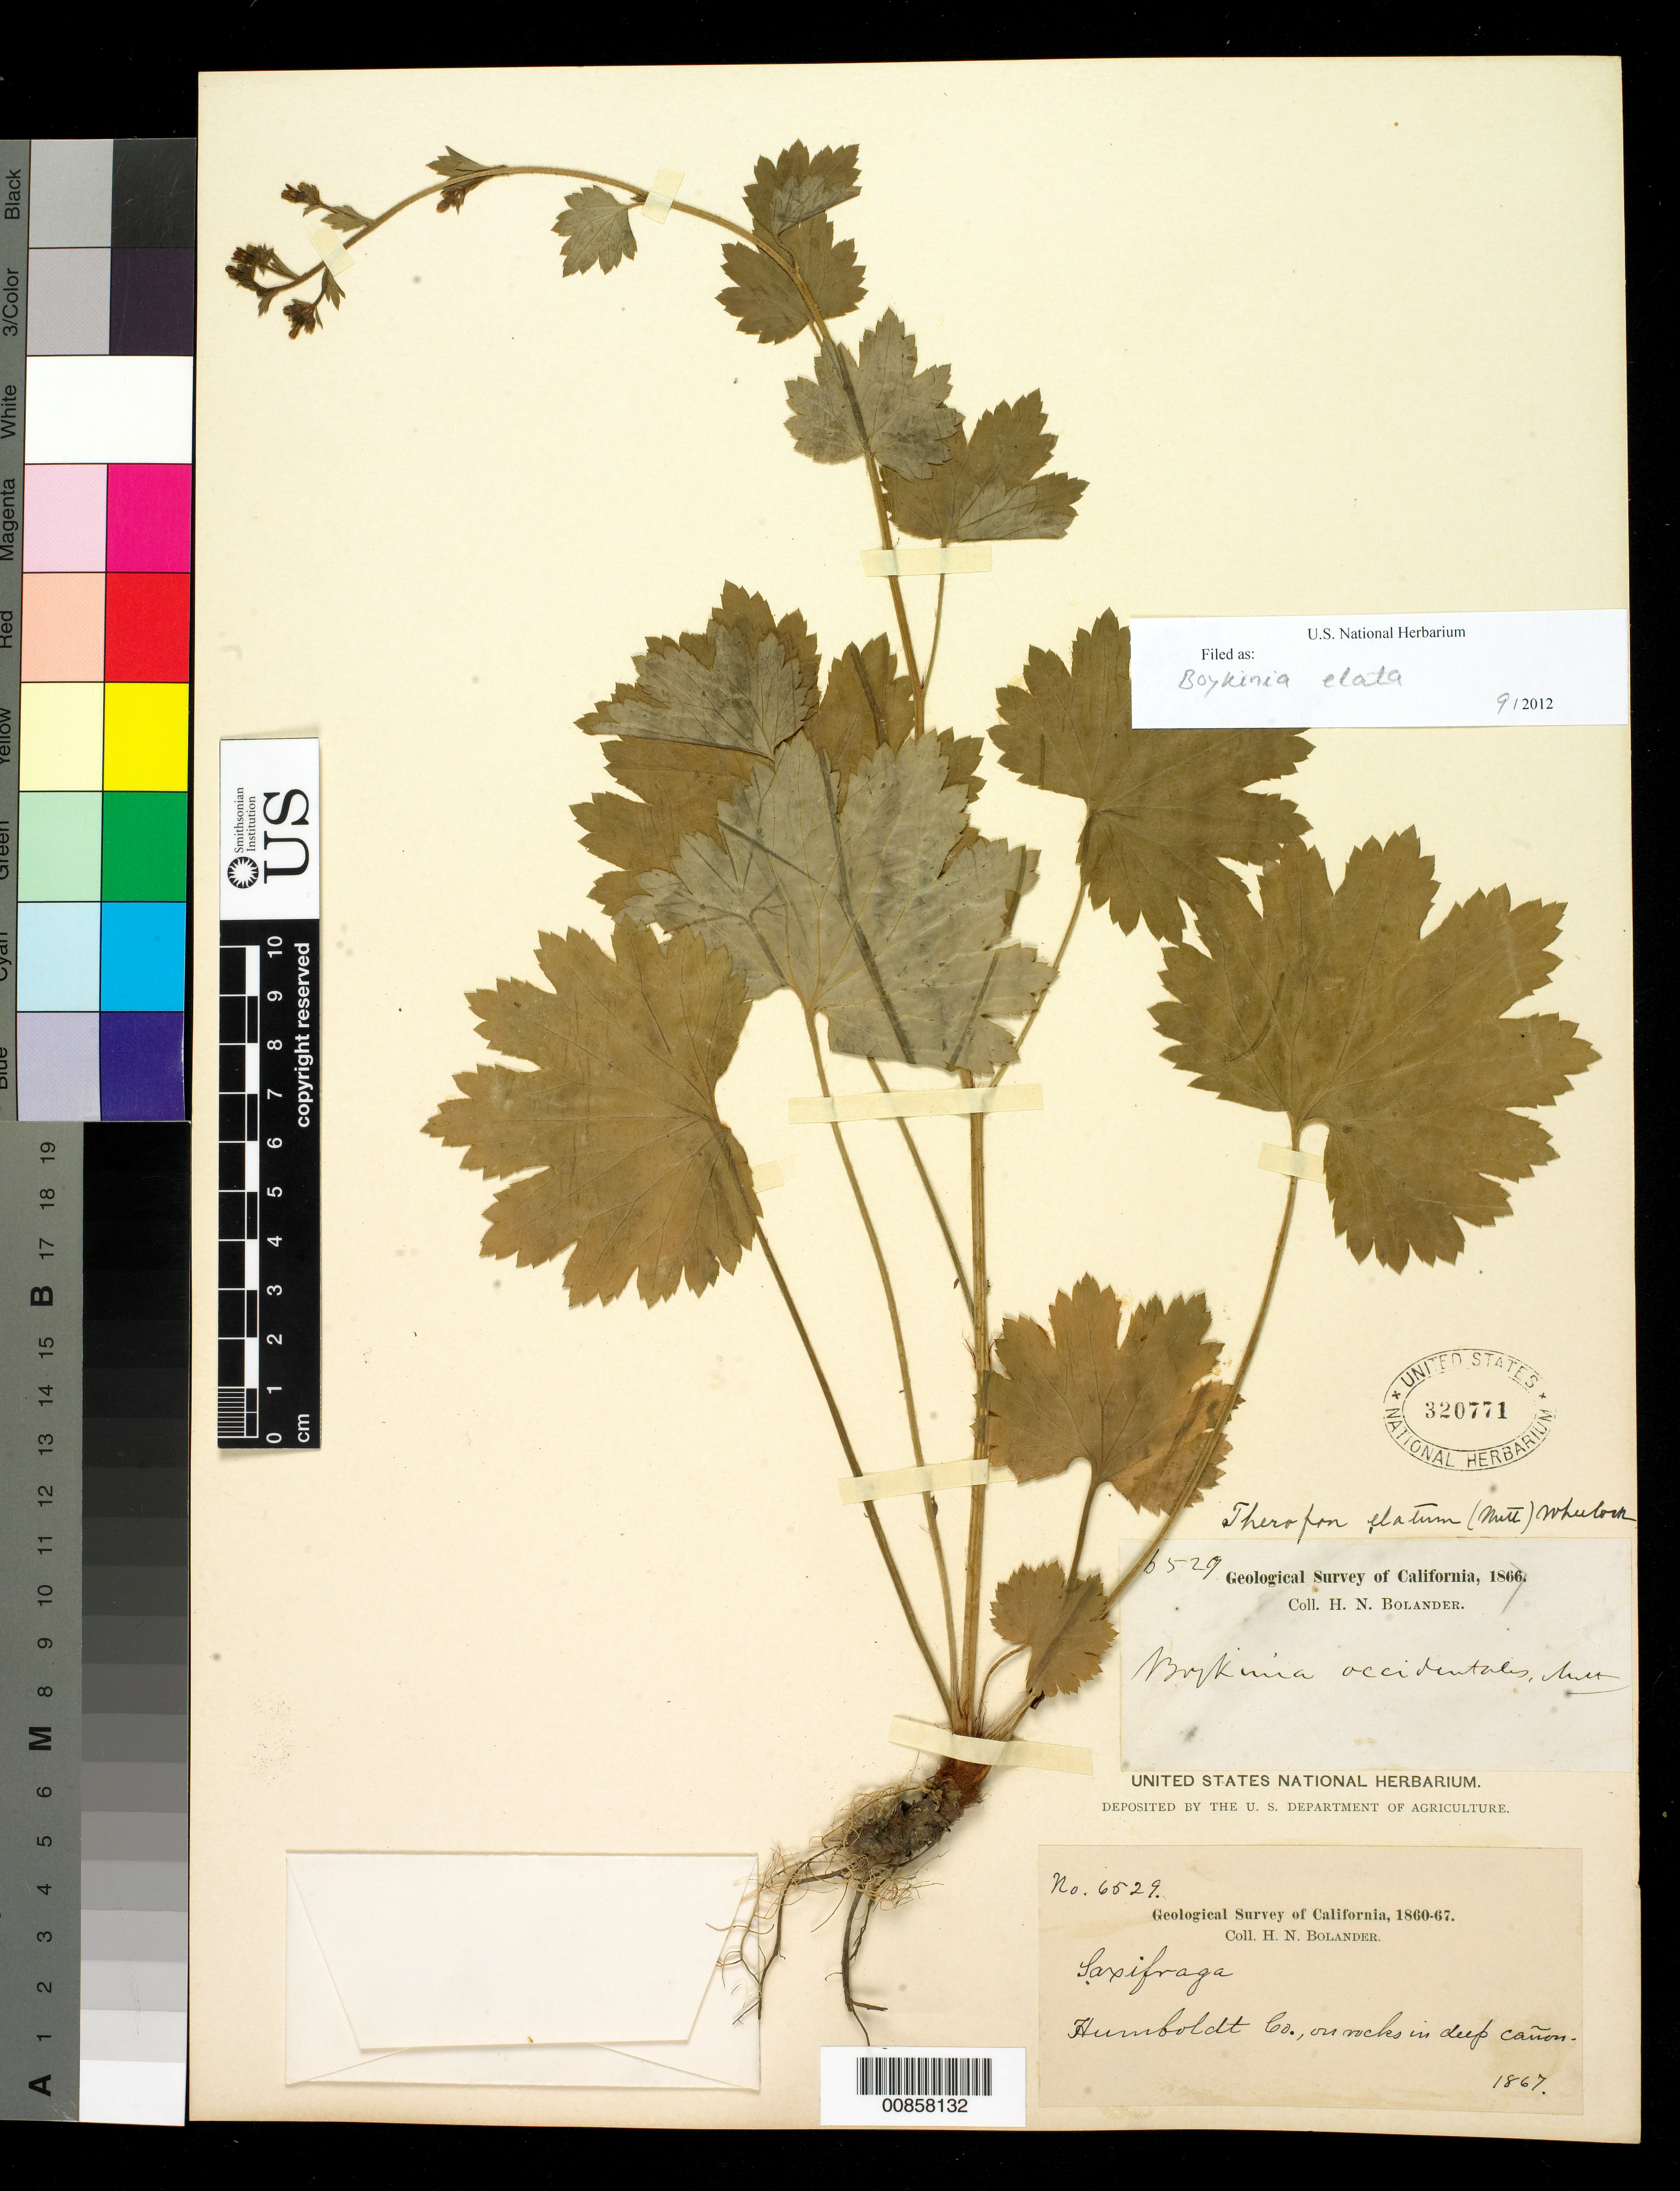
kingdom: Plantae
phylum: Tracheophyta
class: Magnoliopsida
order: Saxifragales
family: Saxifragaceae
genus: Boykinia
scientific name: Boykinia elata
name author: Greene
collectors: H. Bolander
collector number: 6529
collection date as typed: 1867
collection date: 1867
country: United States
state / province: California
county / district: Humboldt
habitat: On rocks in deep canyon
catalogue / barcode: US 320771